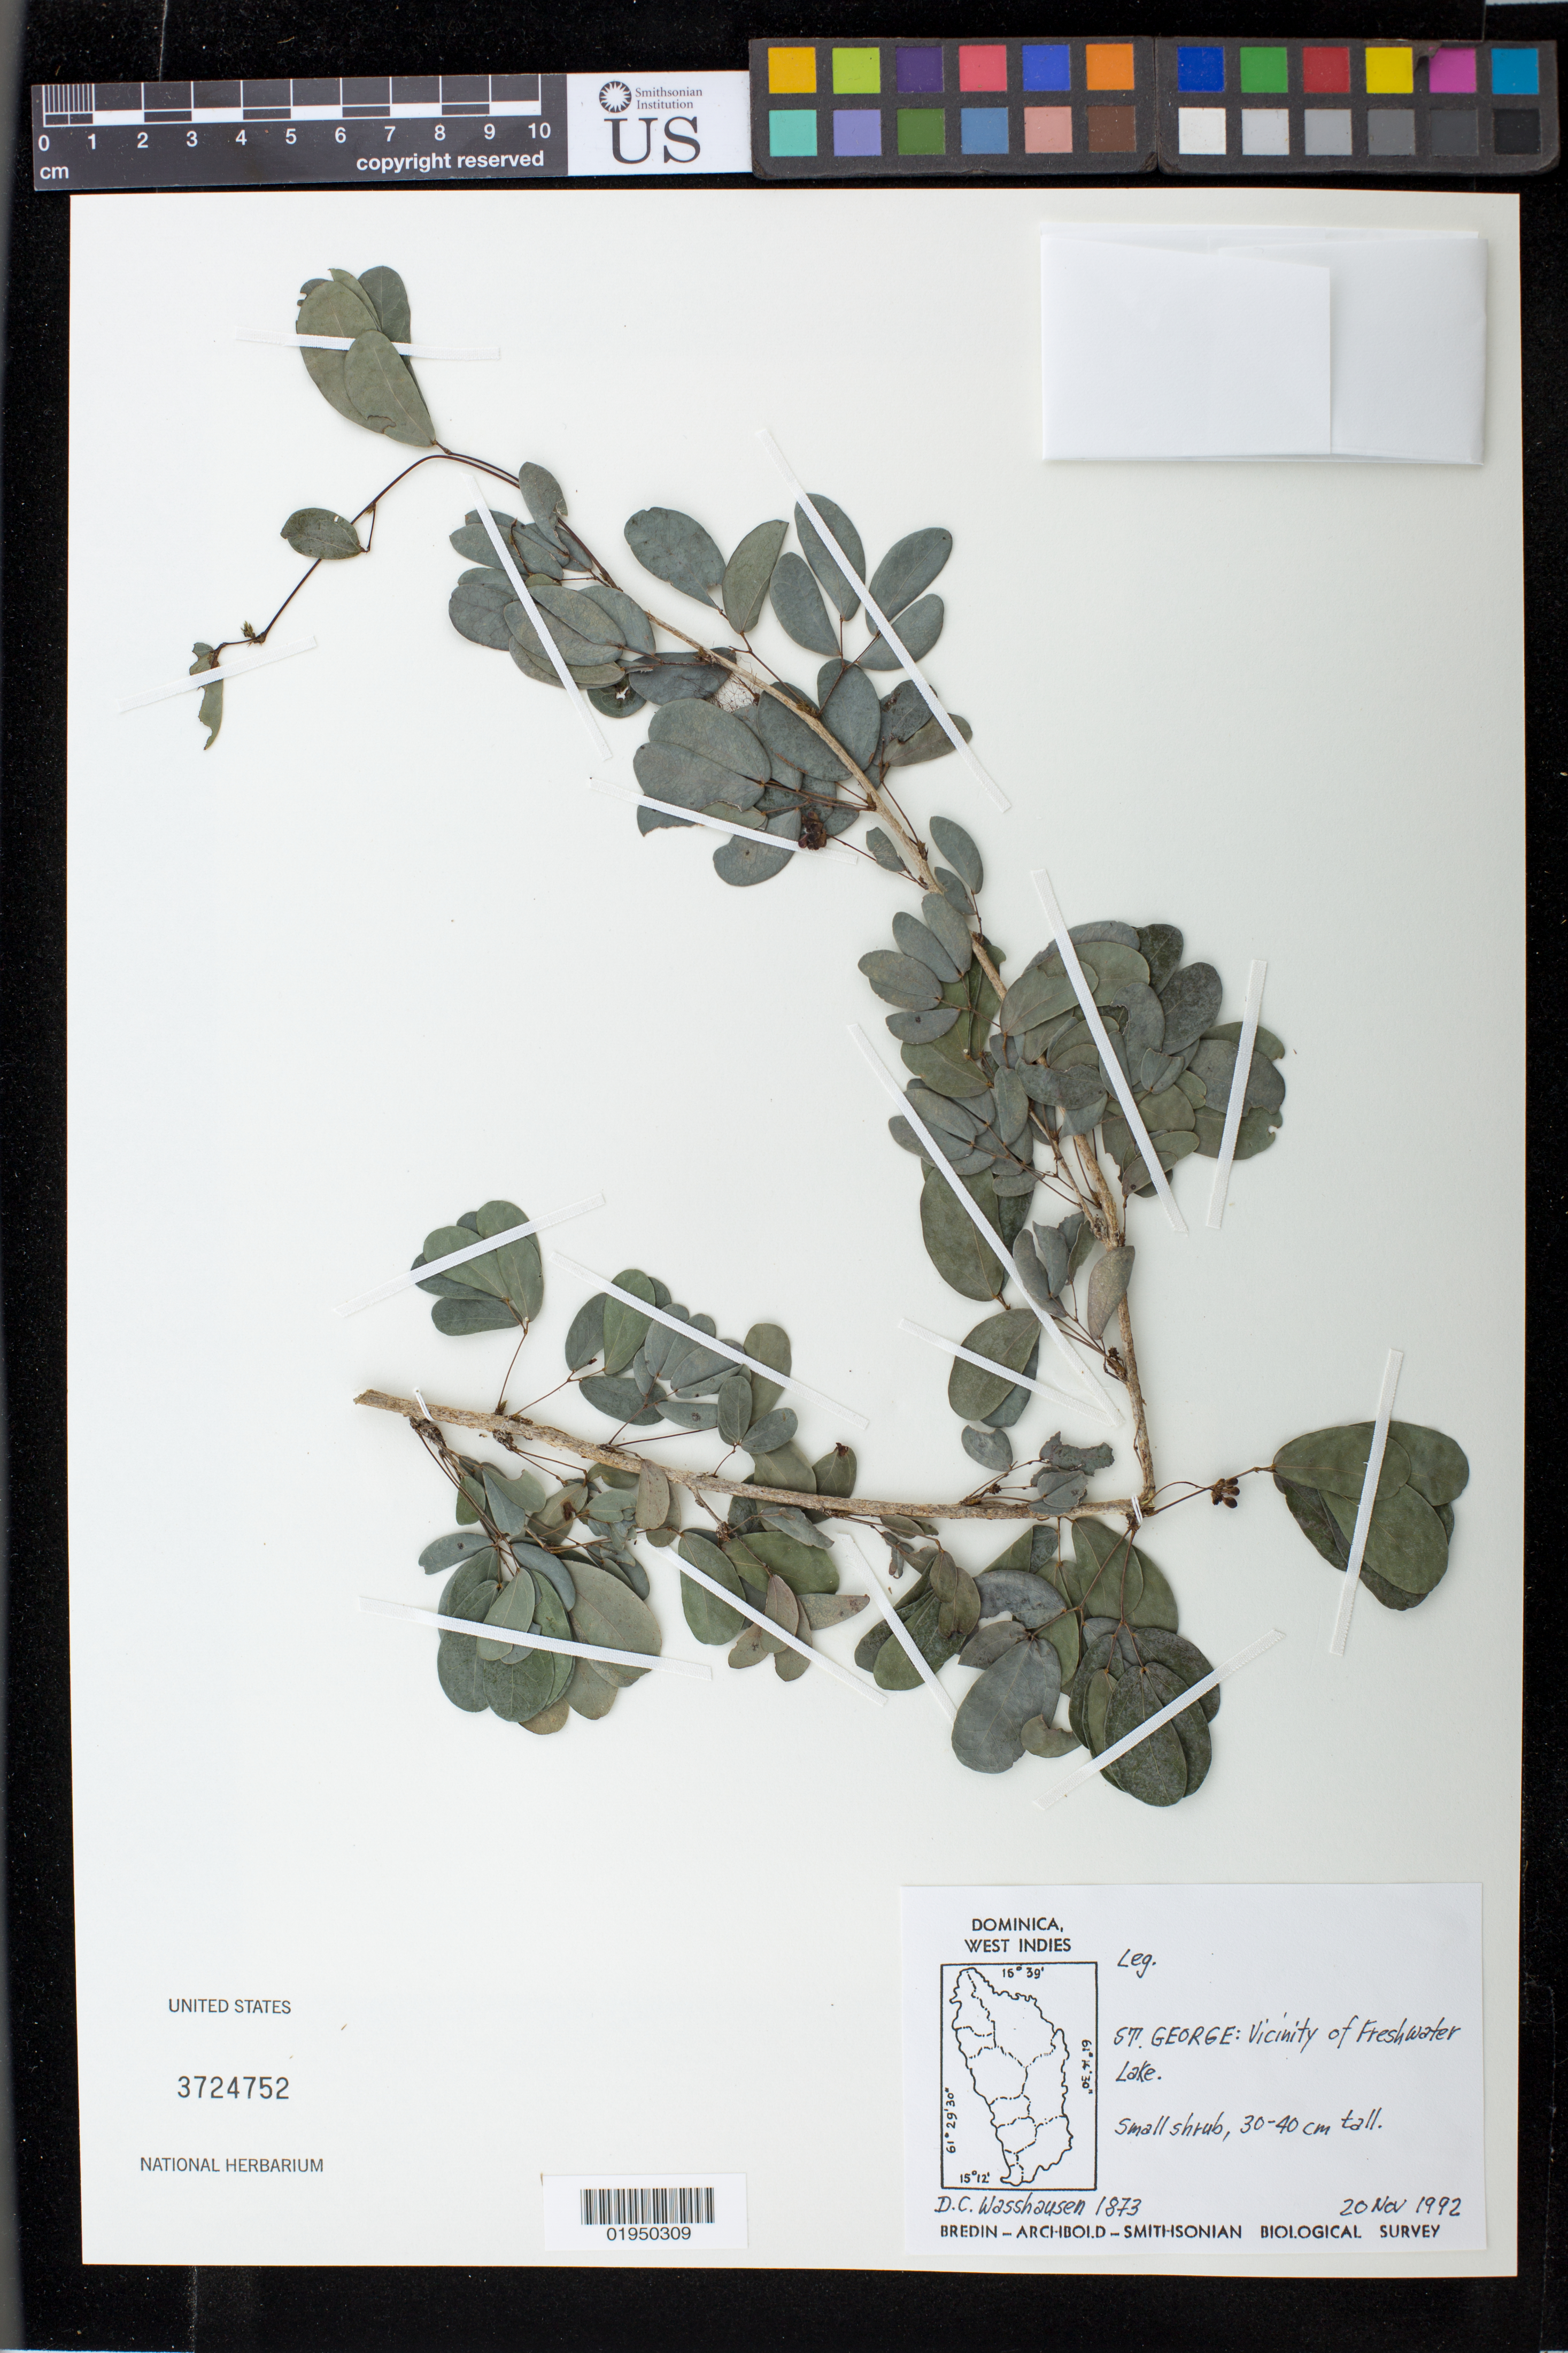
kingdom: Plantae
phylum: Tracheophyta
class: Magnoliopsida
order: Fabales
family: Fabaceae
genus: Calliandra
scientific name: Calliandra sp.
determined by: Trujillo, A. M.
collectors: D. C. Wasshausen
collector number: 1873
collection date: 1992-11-20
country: Dominica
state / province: St. George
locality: vicinity of Freshwater Lake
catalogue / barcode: US 3724752